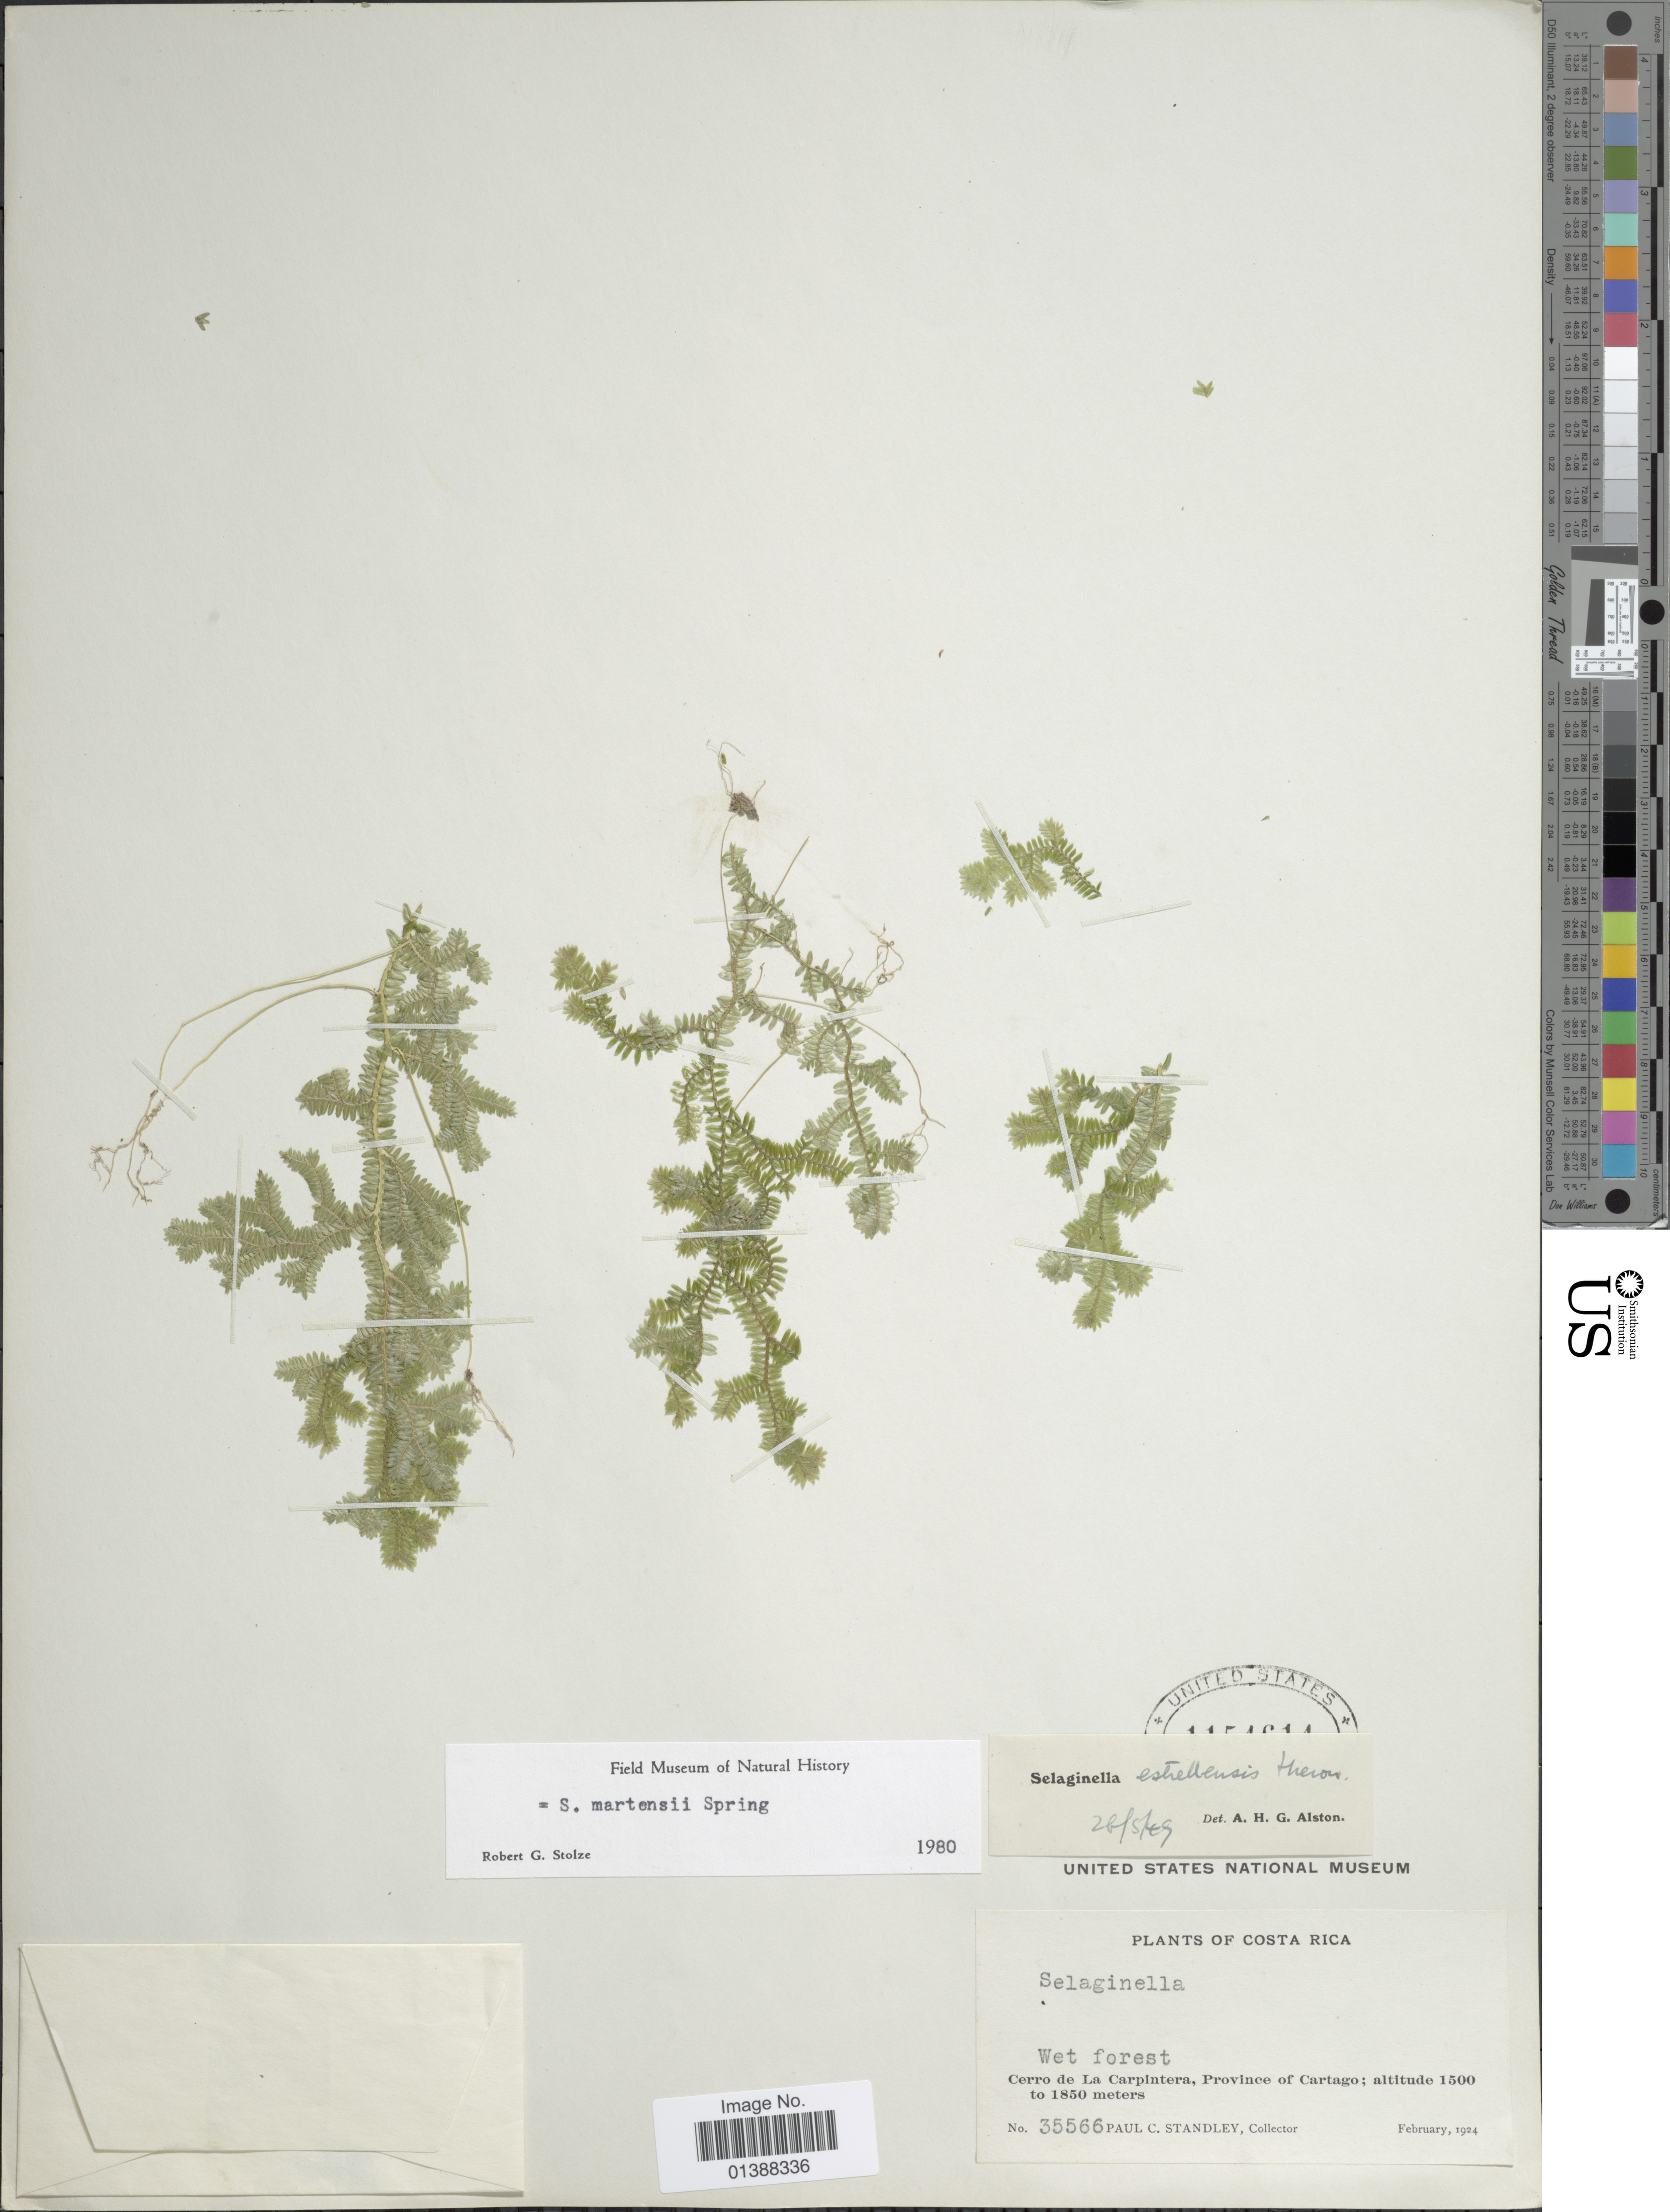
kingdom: Plantae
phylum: Tracheophyta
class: Lycopodiopsida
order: Selaginellales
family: Selaginellaceae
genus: Selaginella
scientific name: Selaginella martensii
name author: Spring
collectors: P. C. Standley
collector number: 35566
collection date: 1924-02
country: Costa Rica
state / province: Cartago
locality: Cerro de La Carpintera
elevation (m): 457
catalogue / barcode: US 1154614